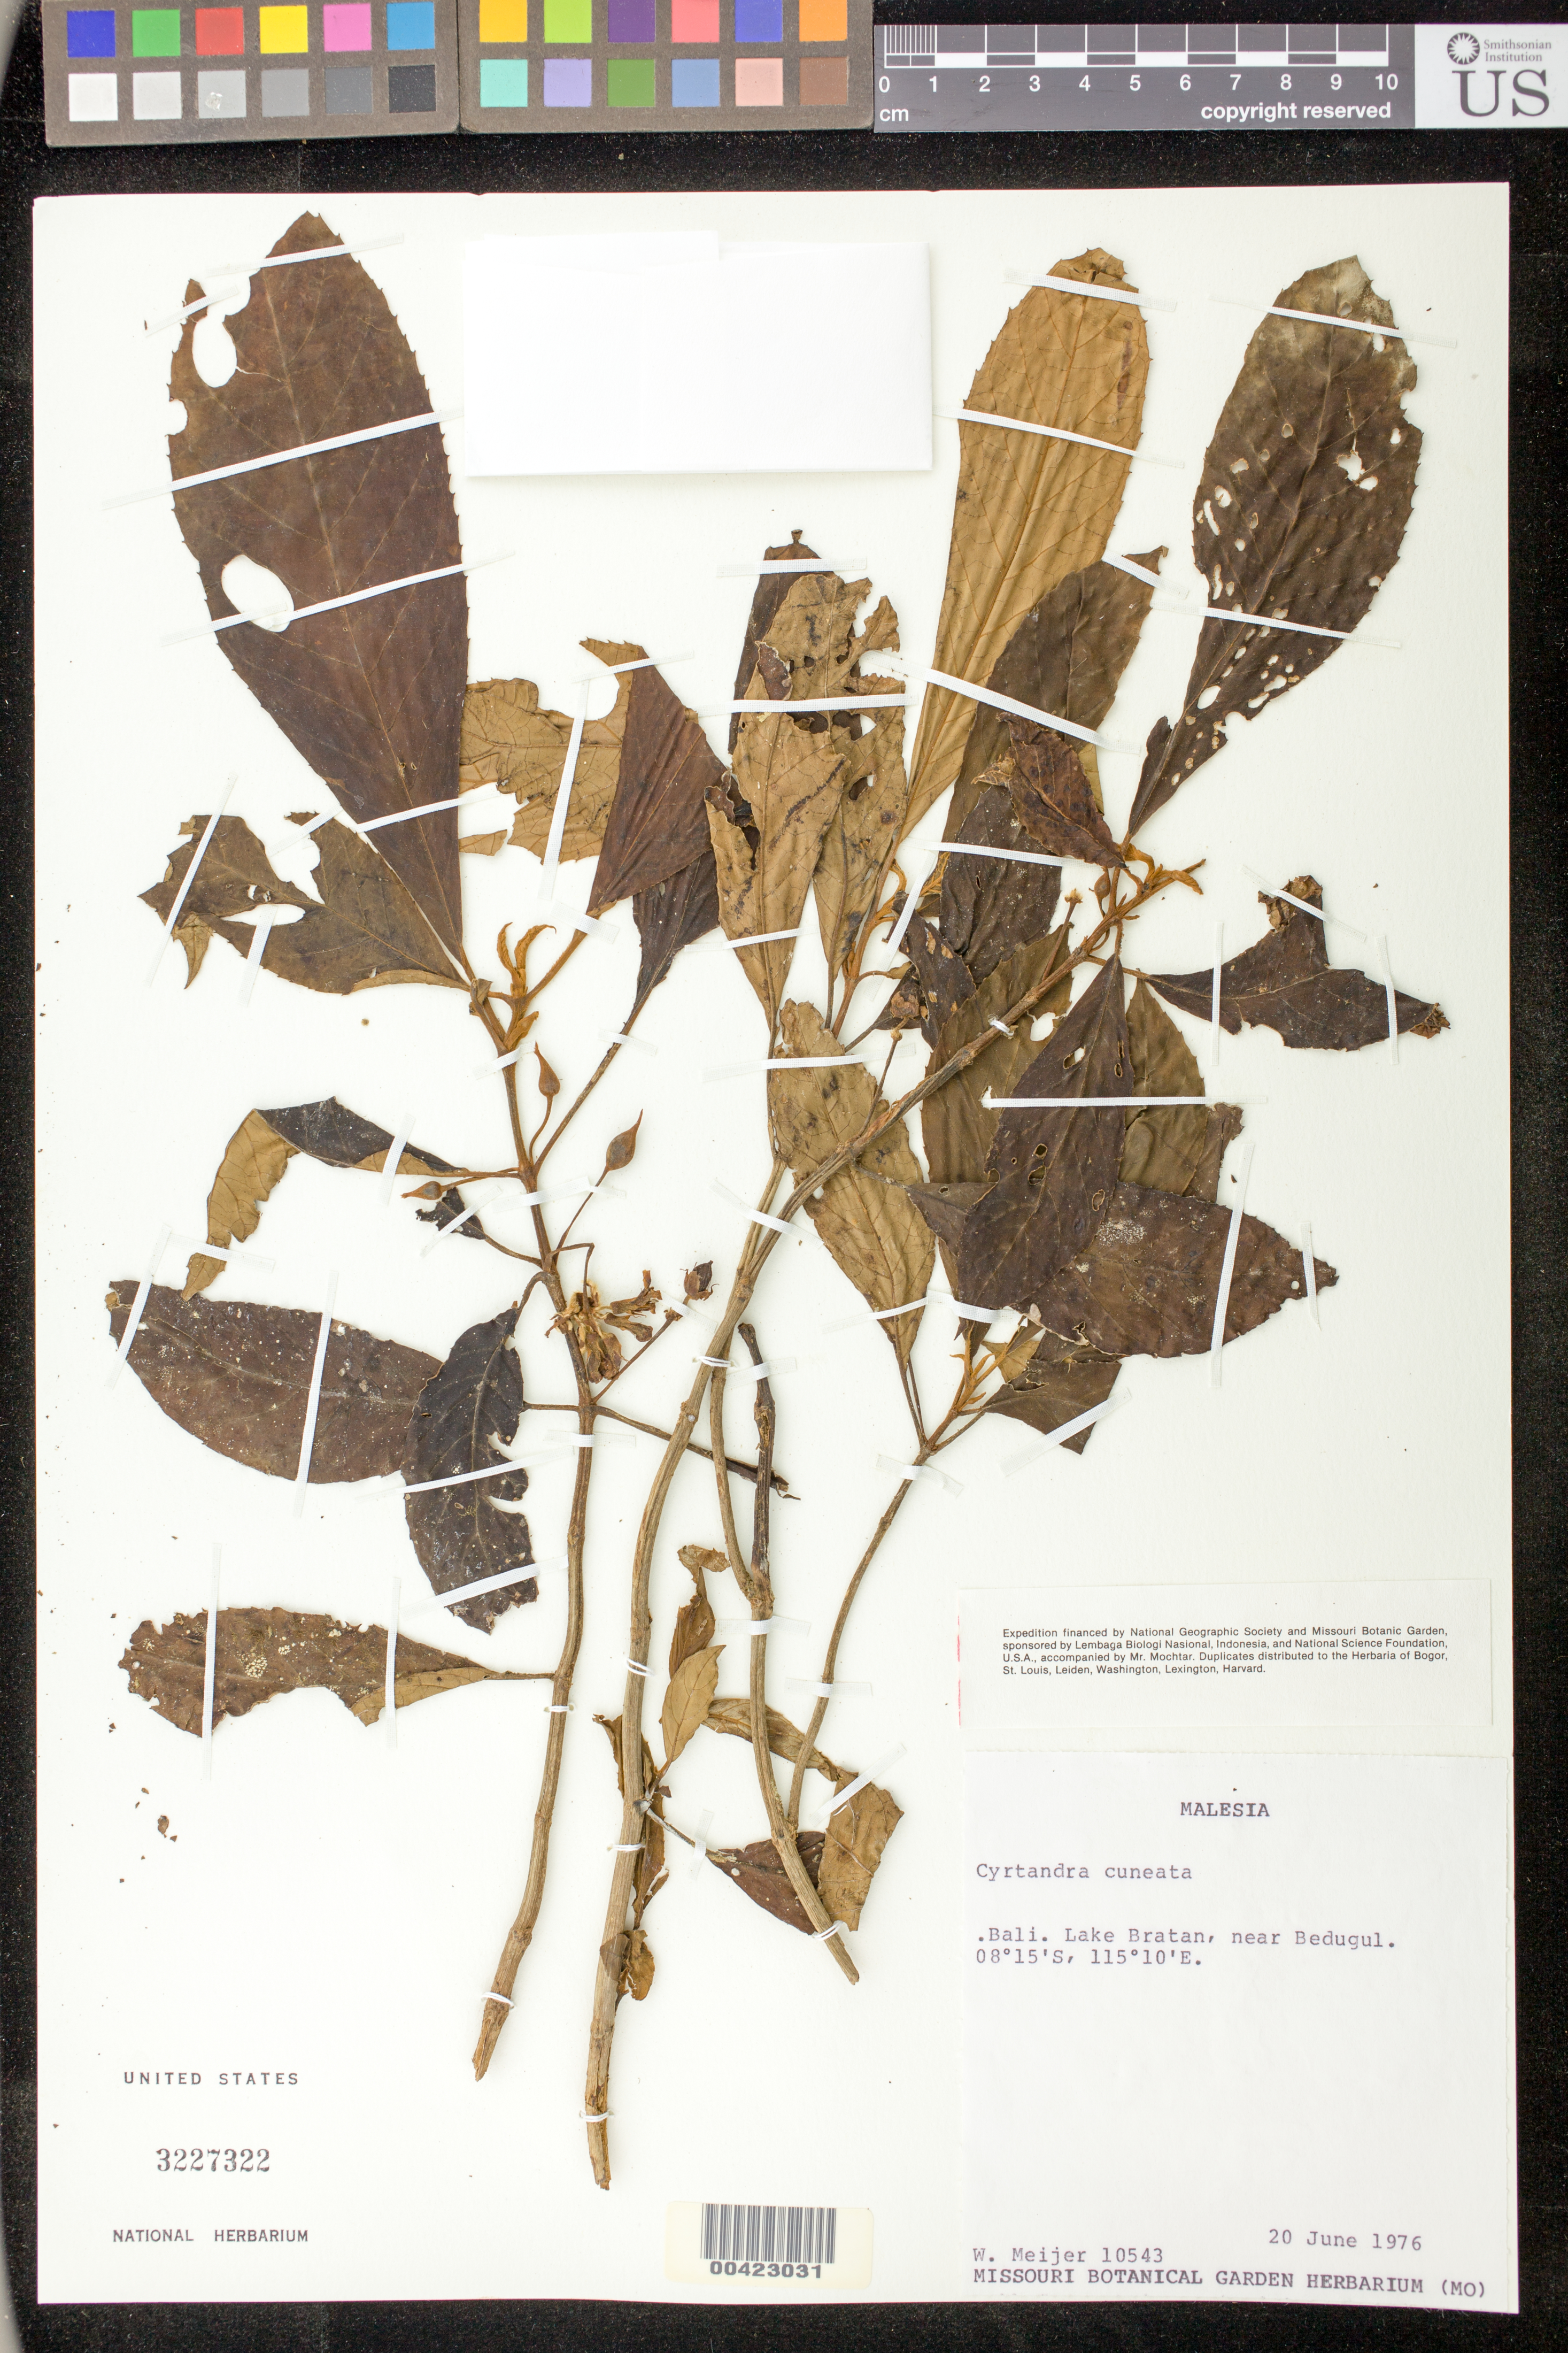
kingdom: Plantae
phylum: Tracheophyta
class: Magnoliopsida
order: Lamiales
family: Gesneriaceae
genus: Cyrtandra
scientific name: Cyrtandra cuneata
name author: Blume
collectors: W. Meijer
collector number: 10543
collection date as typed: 20 Jun 1976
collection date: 1976-06-20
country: Indonesia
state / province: Lesser Sunda Is.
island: Bali I.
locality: Lake Bratan, near Bedugul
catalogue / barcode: US 3227322